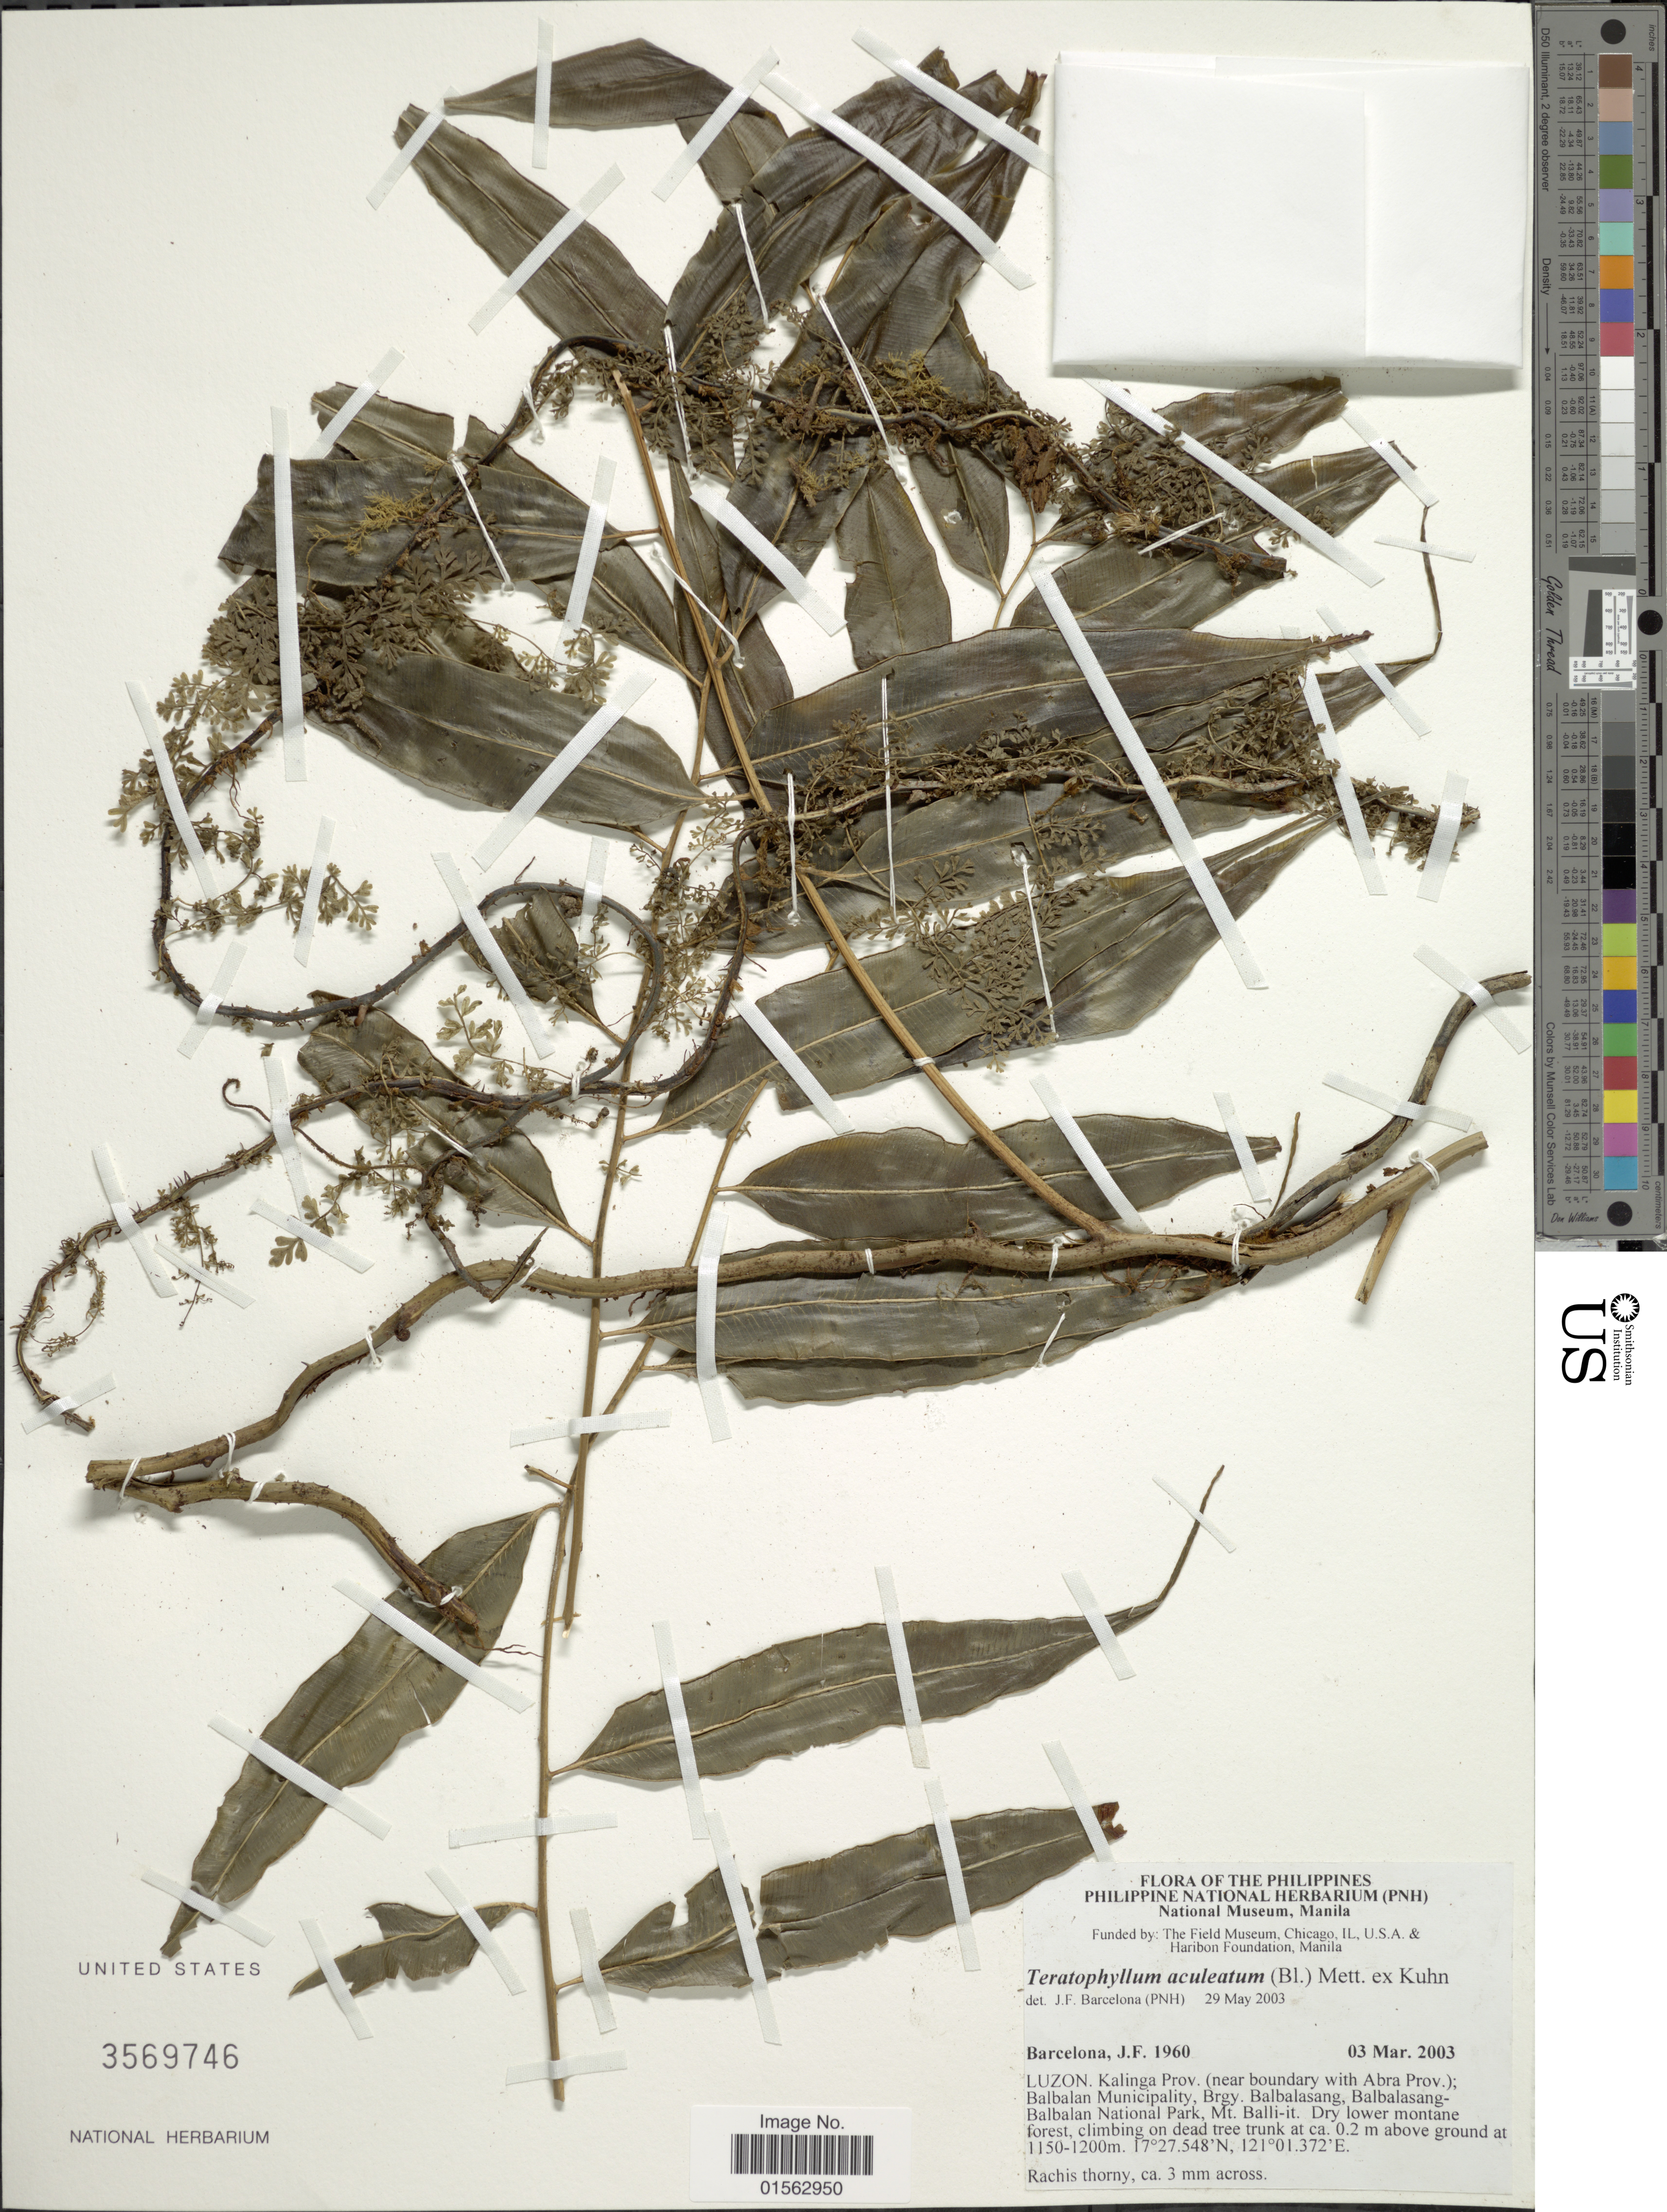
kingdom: Plantae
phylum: Tracheophyta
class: Polypodiopsida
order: Polypodiales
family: Dryopteridaceae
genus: Teratophyllum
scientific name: Teratophyllum aculeatum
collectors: J. F. Barcelona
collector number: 1960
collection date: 2003-03-03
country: Philippines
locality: Philippines, Luzon, Kalinga Prov. (near boundary with Abra Prov.); Balbalan Municipality, Brgy, Balbalasangm Balbalasang-Balbalan National Park, Mt. Balli-it, dry lower montane forest, climbing on dead tree trunk at ca. 0.2 m above ground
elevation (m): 1150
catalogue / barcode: US 3569746